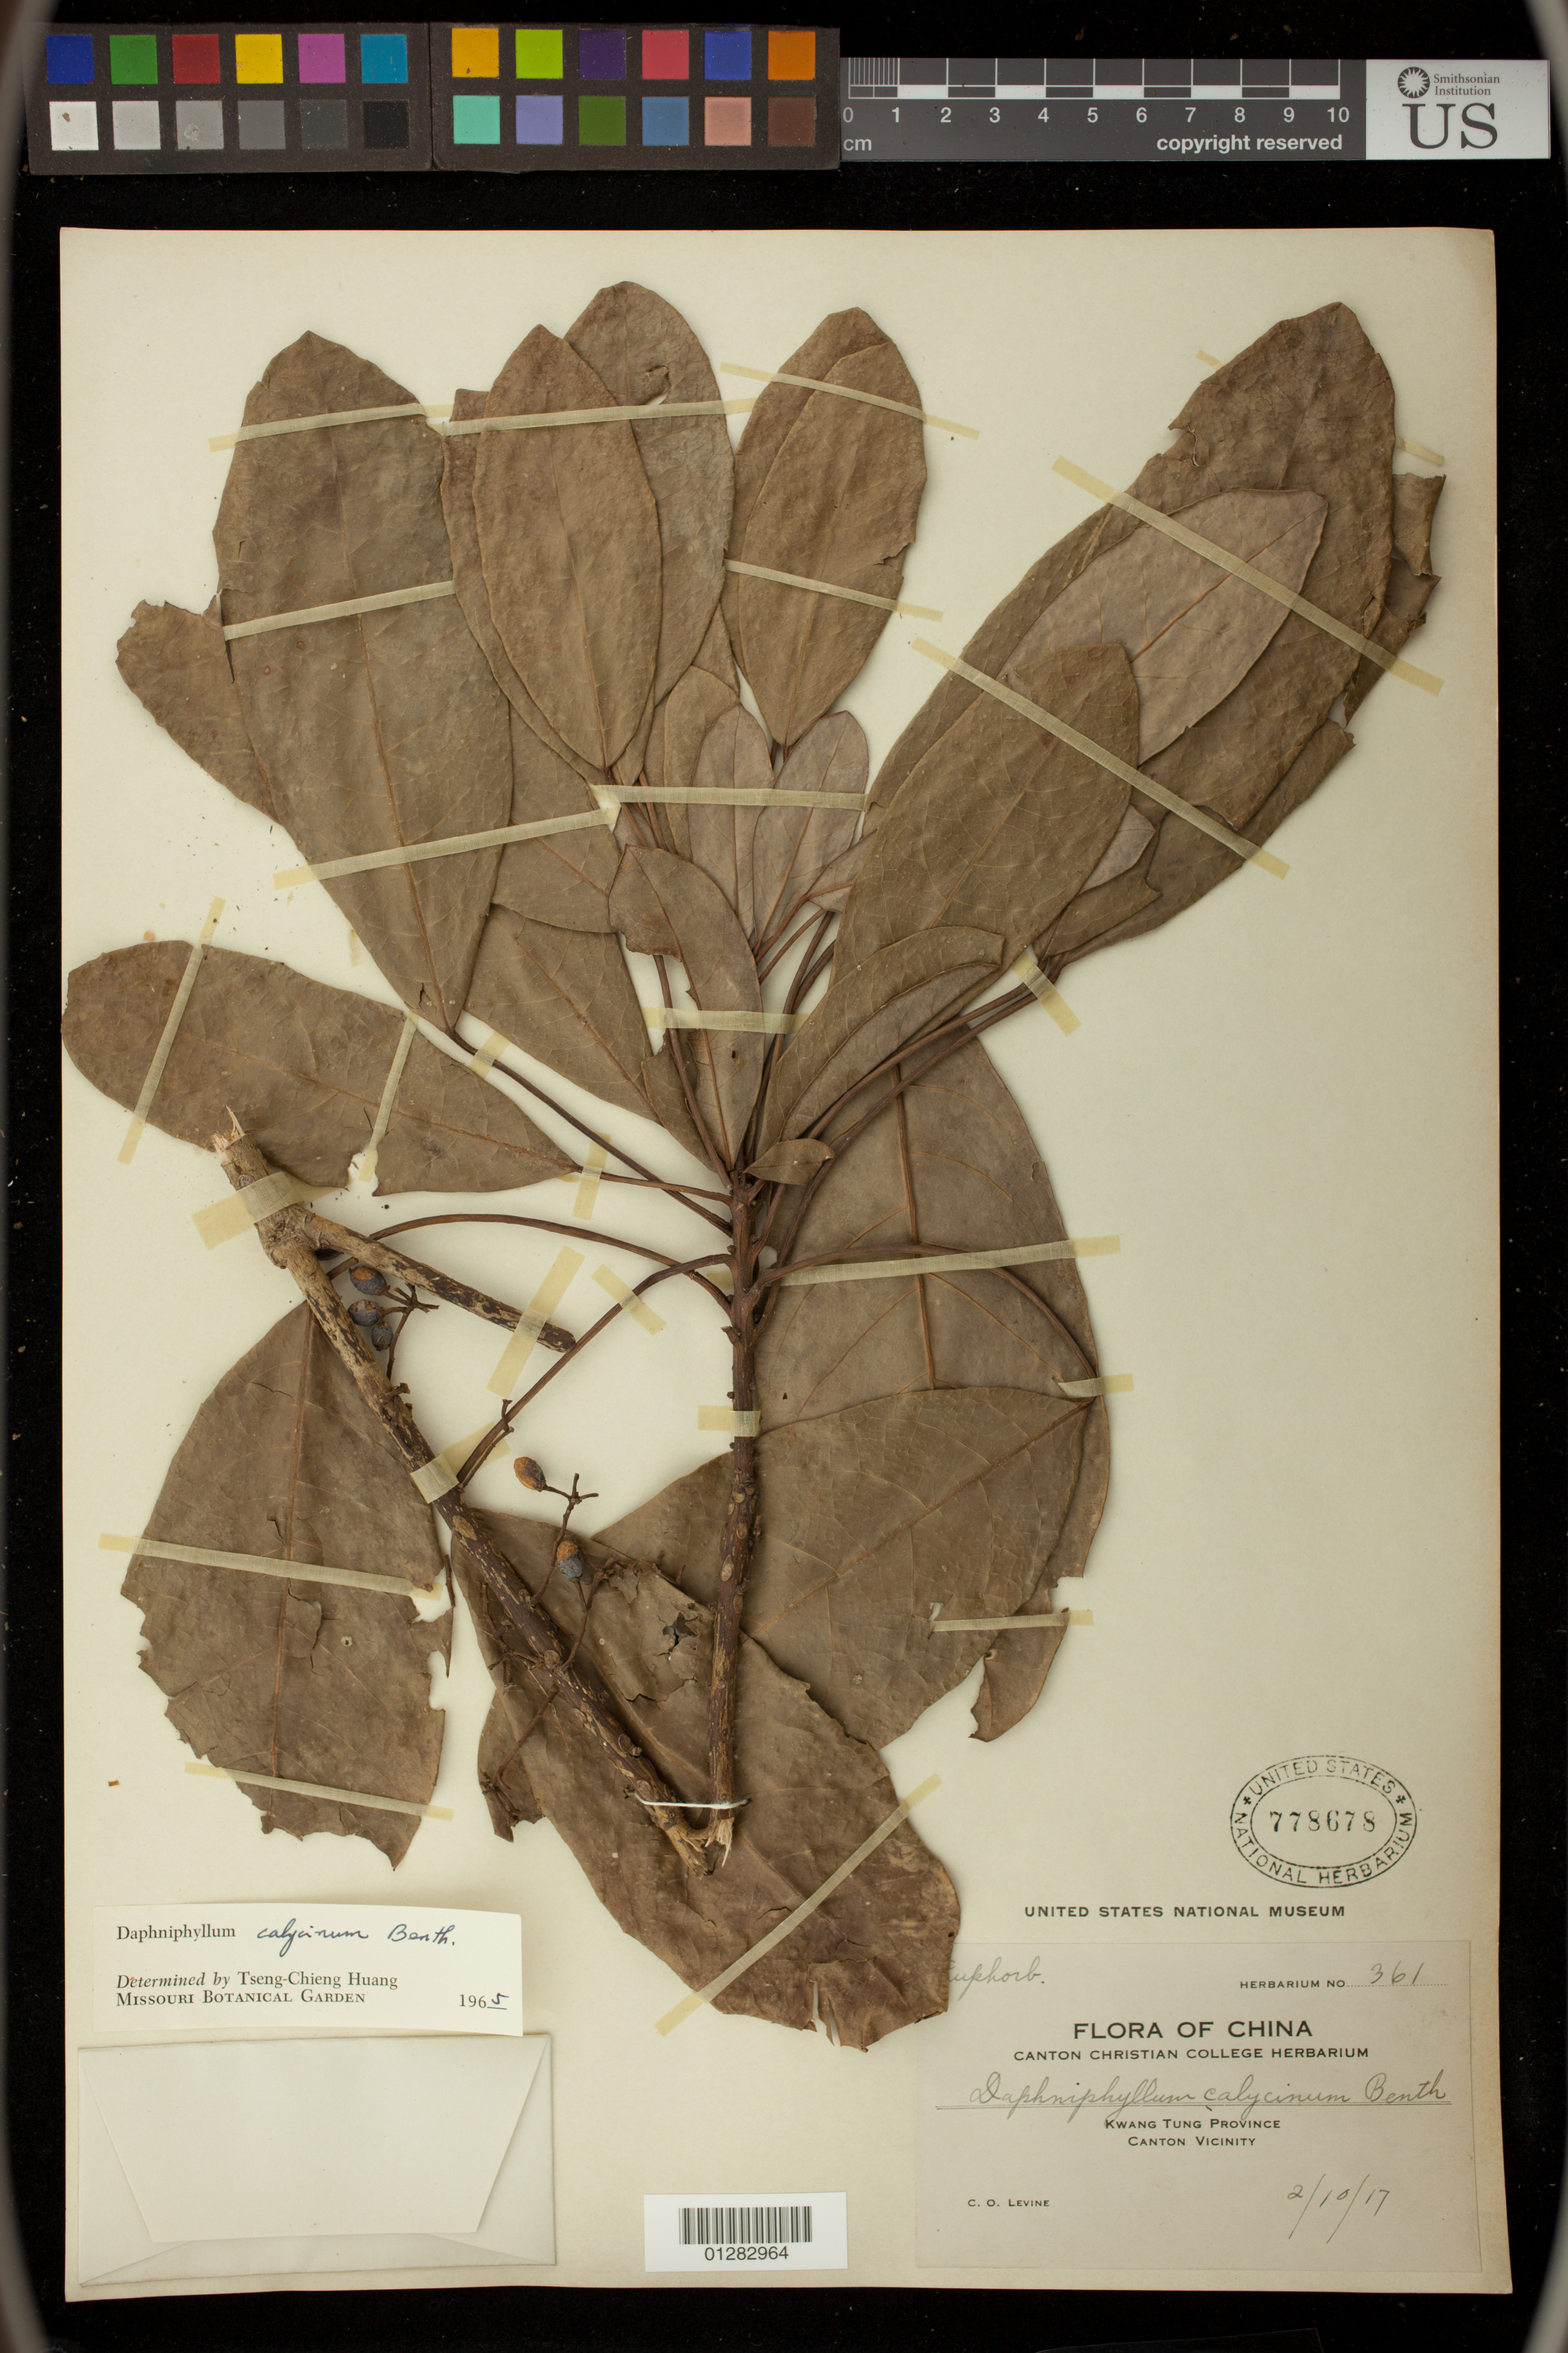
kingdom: Plantae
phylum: Tracheophyta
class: Magnoliopsida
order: Saxifragales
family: Daphniphyllaceae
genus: Daphniphyllum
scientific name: Daphniphyllum calycinum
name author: Benth.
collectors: C. O. Levine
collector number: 361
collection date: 1917-02-10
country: China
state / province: Guangdong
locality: Canton vicinity, Kwang Tung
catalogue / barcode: US 778678